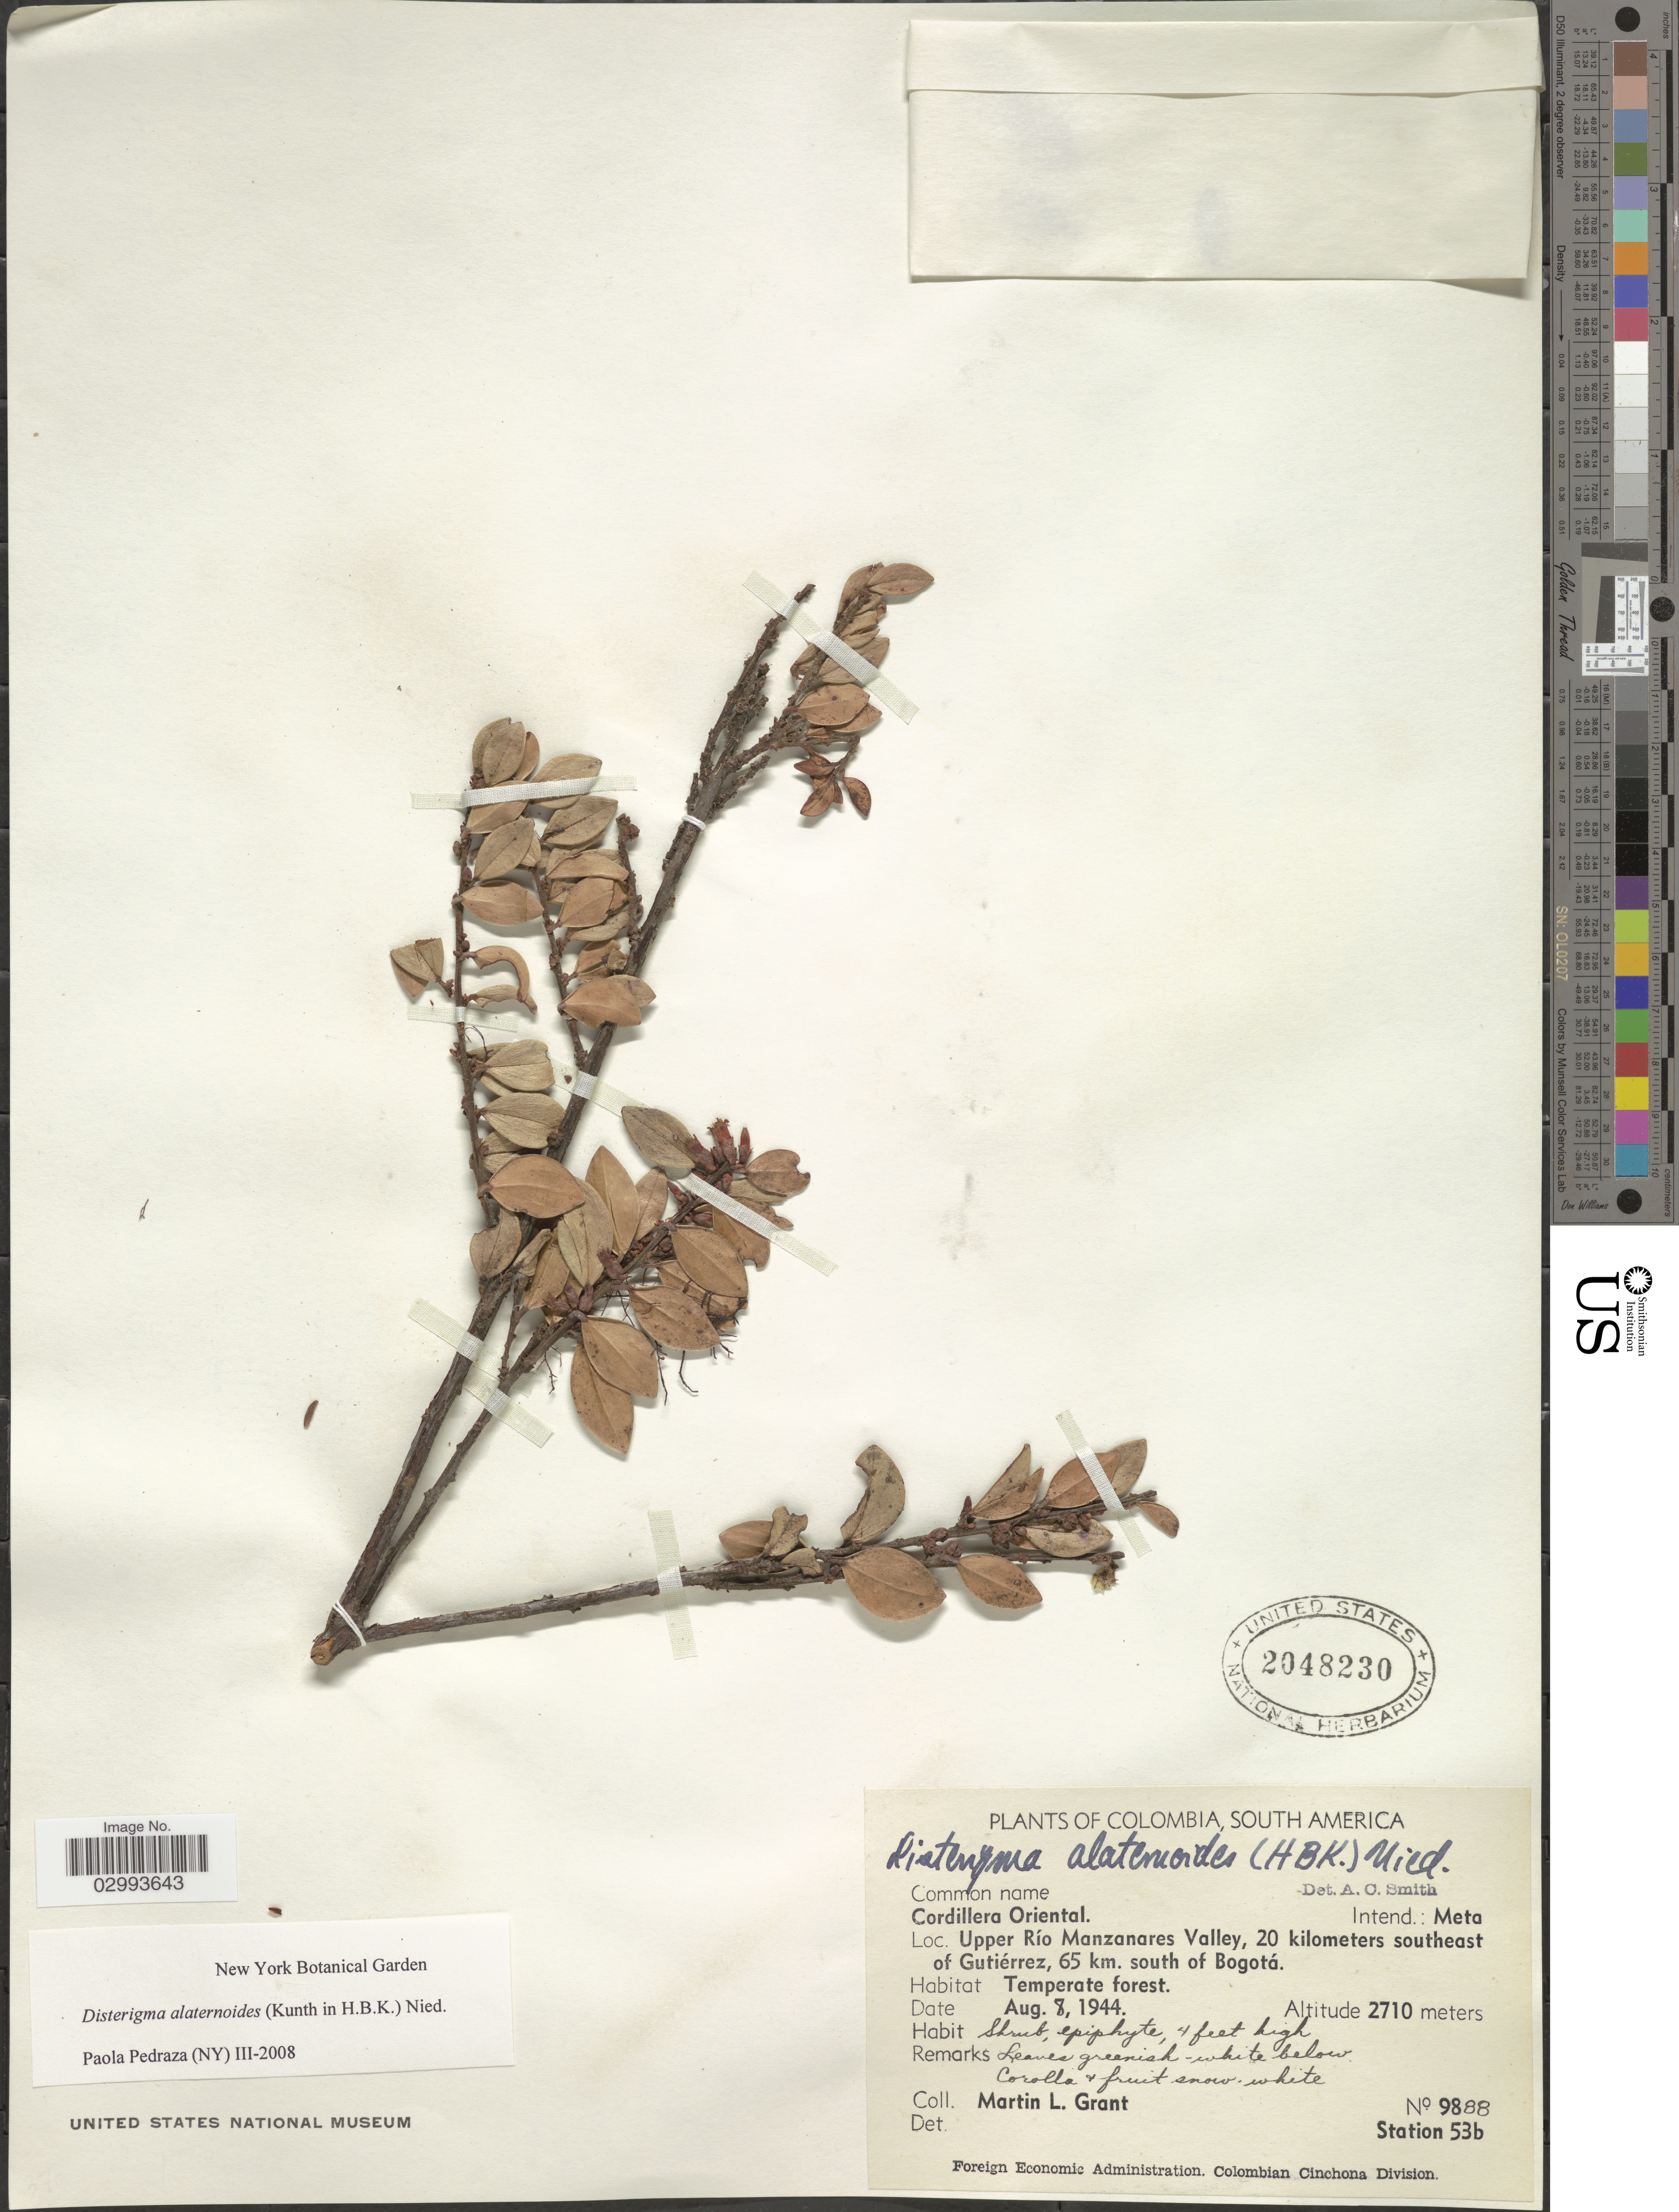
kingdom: Plantae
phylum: Tracheophyta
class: Magnoliopsida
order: Ericales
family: Ericaceae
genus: Disterigma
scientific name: Disterigma alaternoides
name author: (Kunth) Nied.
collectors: M. L. Grant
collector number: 9888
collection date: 1944-08-08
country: Colombia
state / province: Meta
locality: Cordillera Oriental. Intend.: Meta, Upper Río Manzanares Valley, 20 kilometers southeast of Gutiérrez, 65 km. south of Bogotá, Station 53b.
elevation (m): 2710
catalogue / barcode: US 2048230